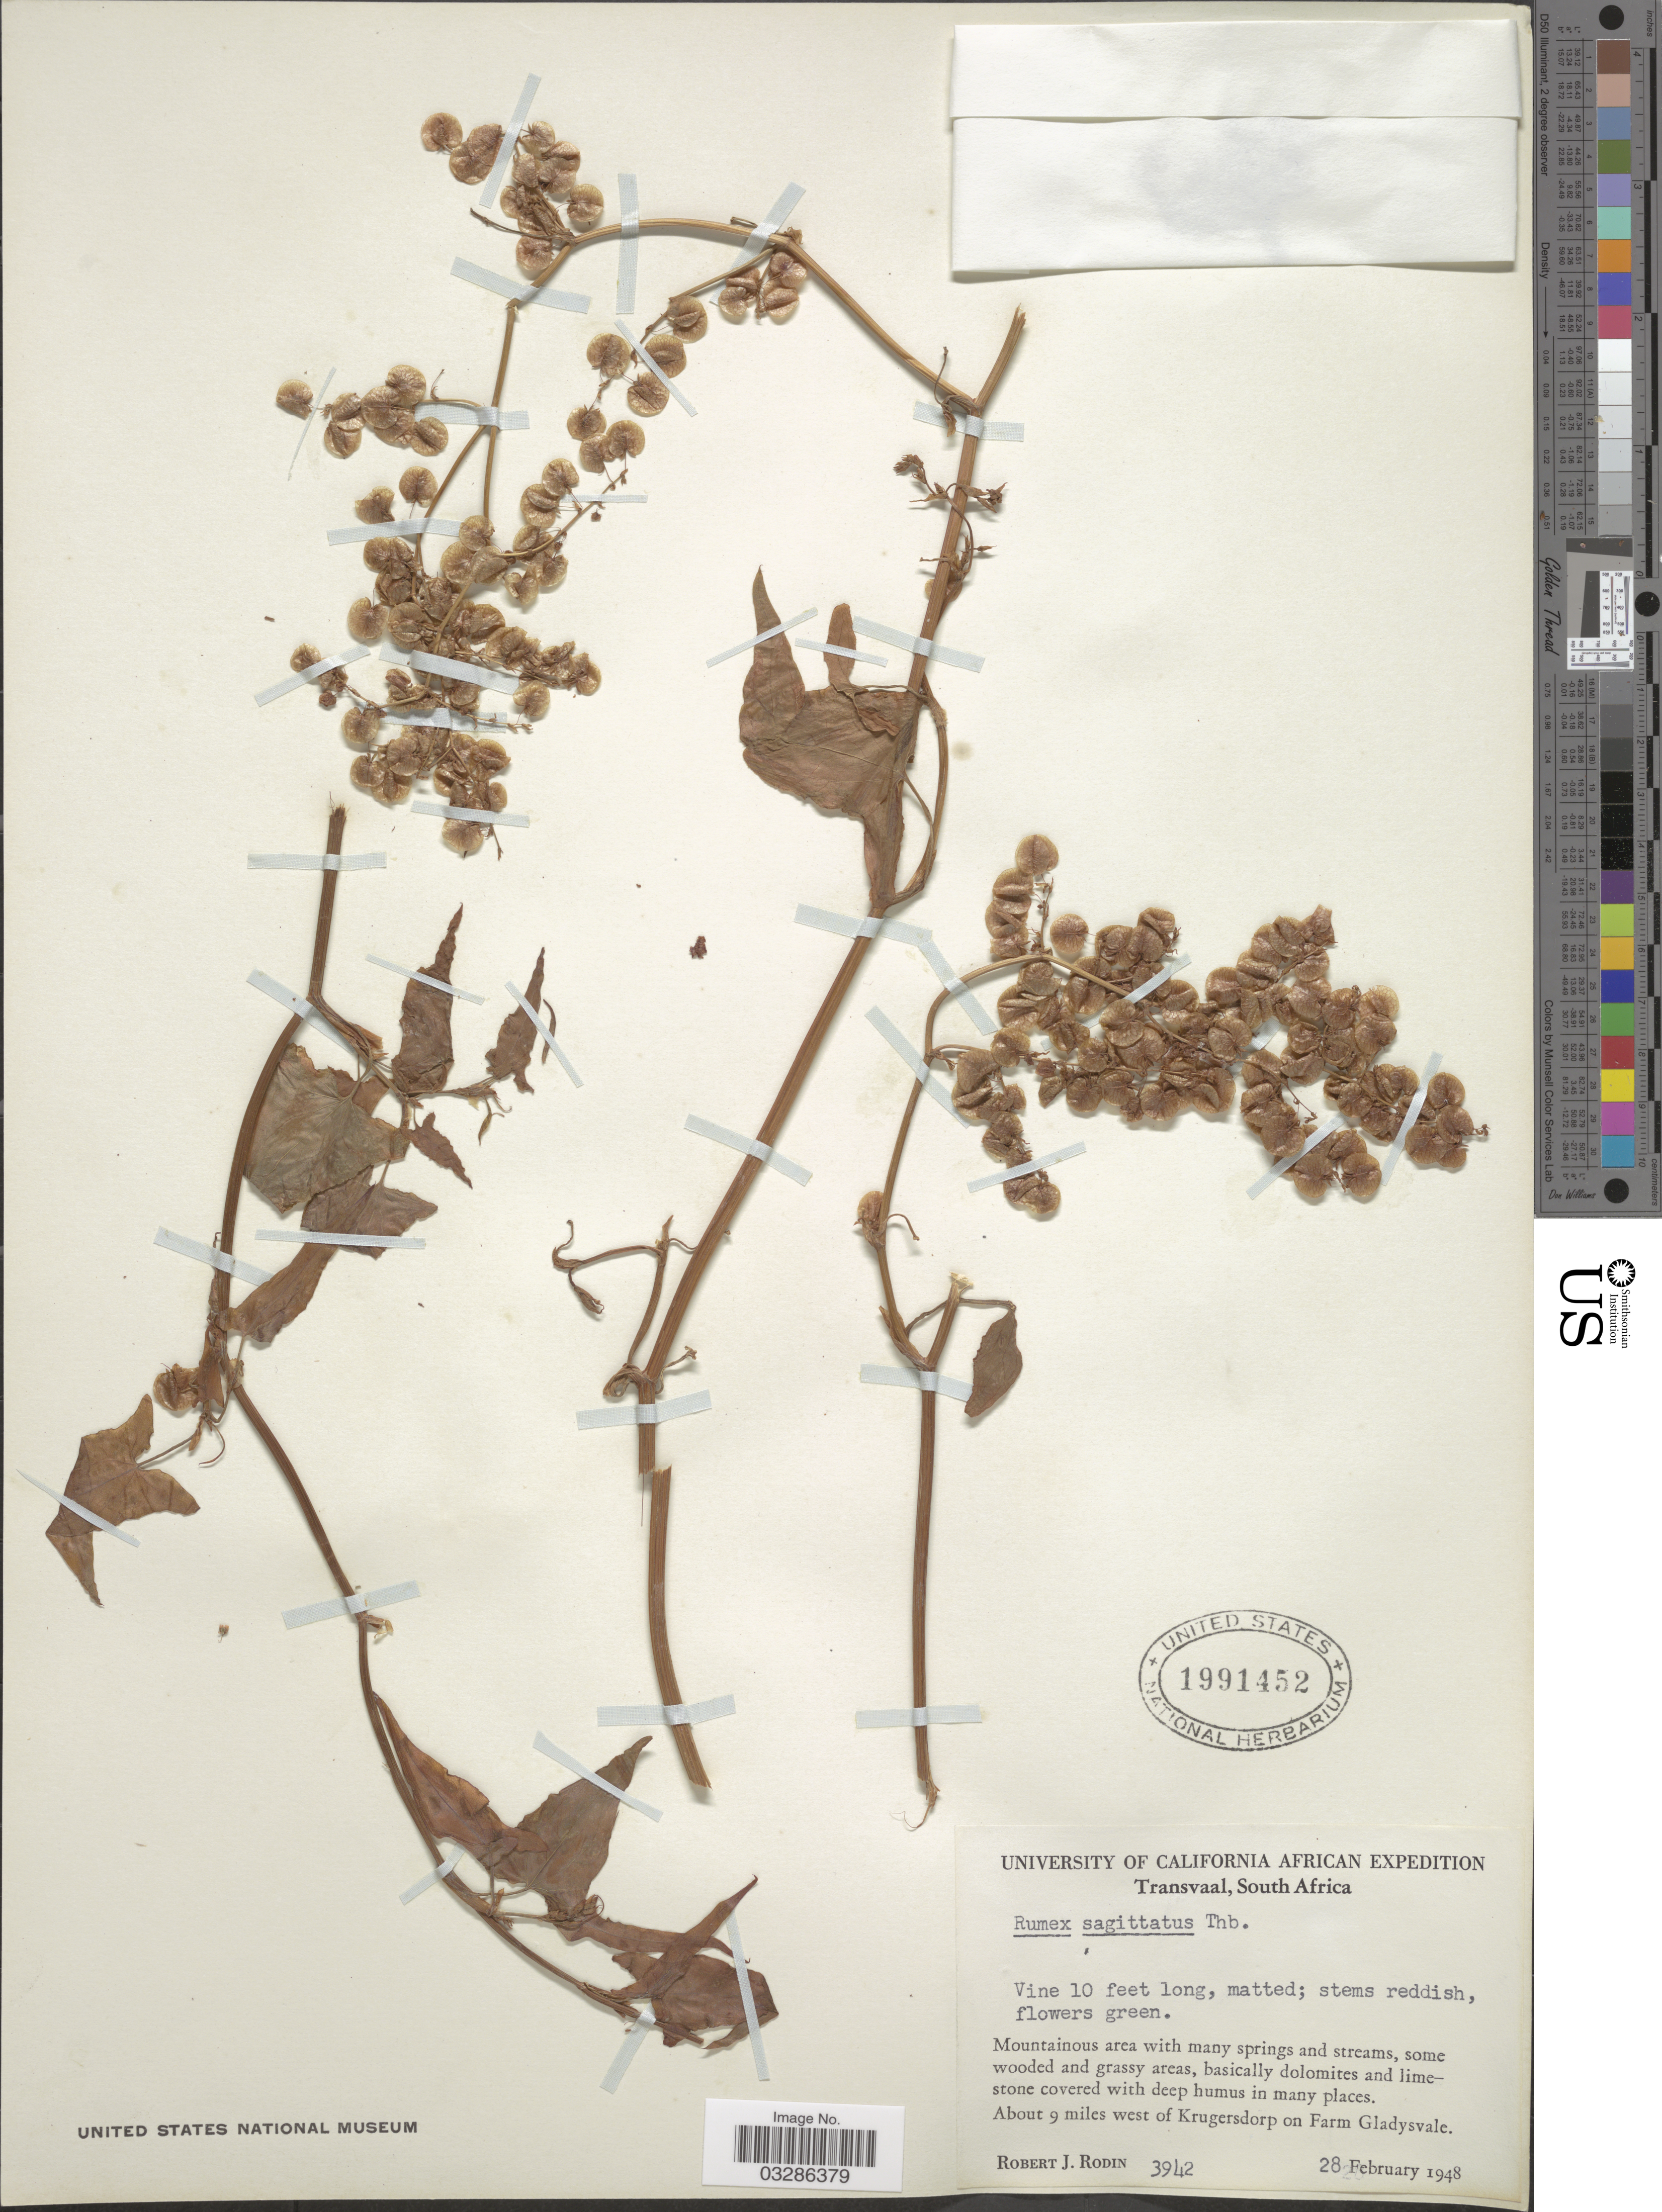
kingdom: Plantae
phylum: Tracheophyta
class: Magnoliopsida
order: Caryophyllales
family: Polygonaceae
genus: Rumex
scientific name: Rumex sagittatus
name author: Thunb.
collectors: R. J. Rodin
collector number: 3942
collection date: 1948-02-28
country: South Africa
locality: Transvaal. About 9 miles west of Krugersdorp on Farm Gladysvale.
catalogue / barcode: US 1991452